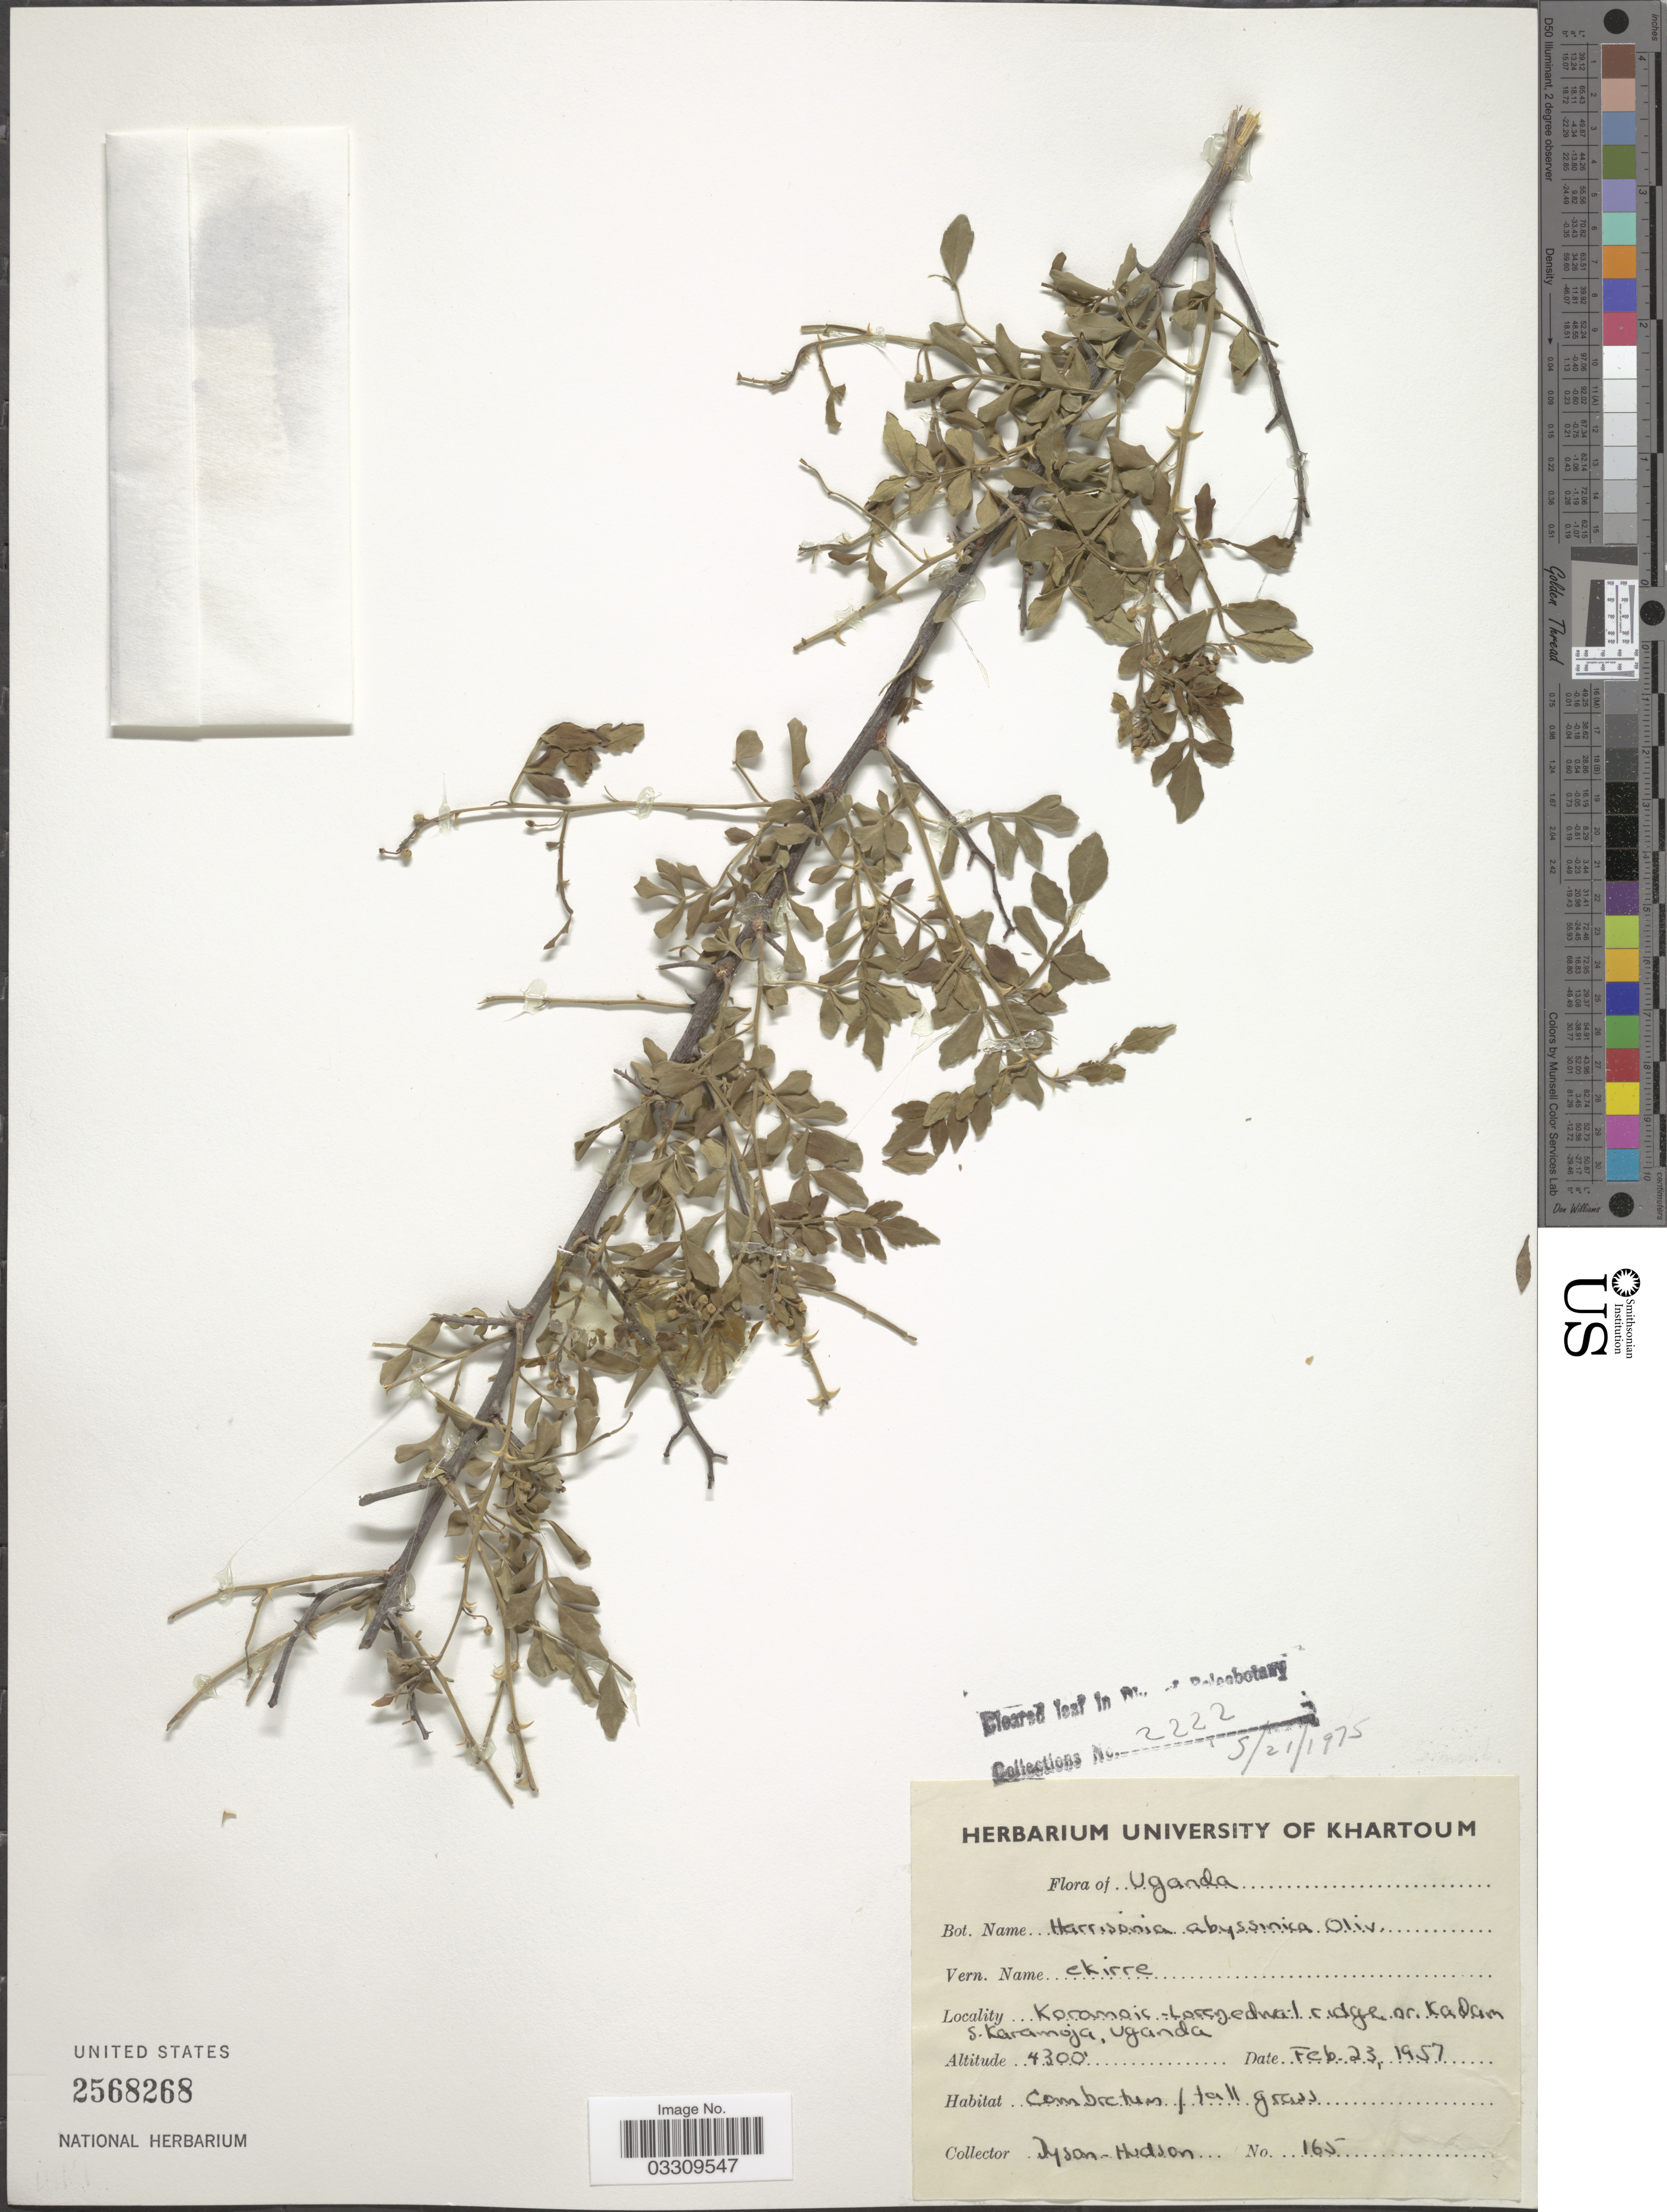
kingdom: Plantae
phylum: Tracheophyta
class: Magnoliopsida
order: Sapindales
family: Rutaceae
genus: Harrisonia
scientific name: Harrisonia abyssinica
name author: Oliv.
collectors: Dyson-Hudson, --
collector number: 165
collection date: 1957-02-23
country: Uganda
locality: Koramoic -Losegedwat ridge nr Kadam S. Karamoja.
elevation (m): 1311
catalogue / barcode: US 2568268